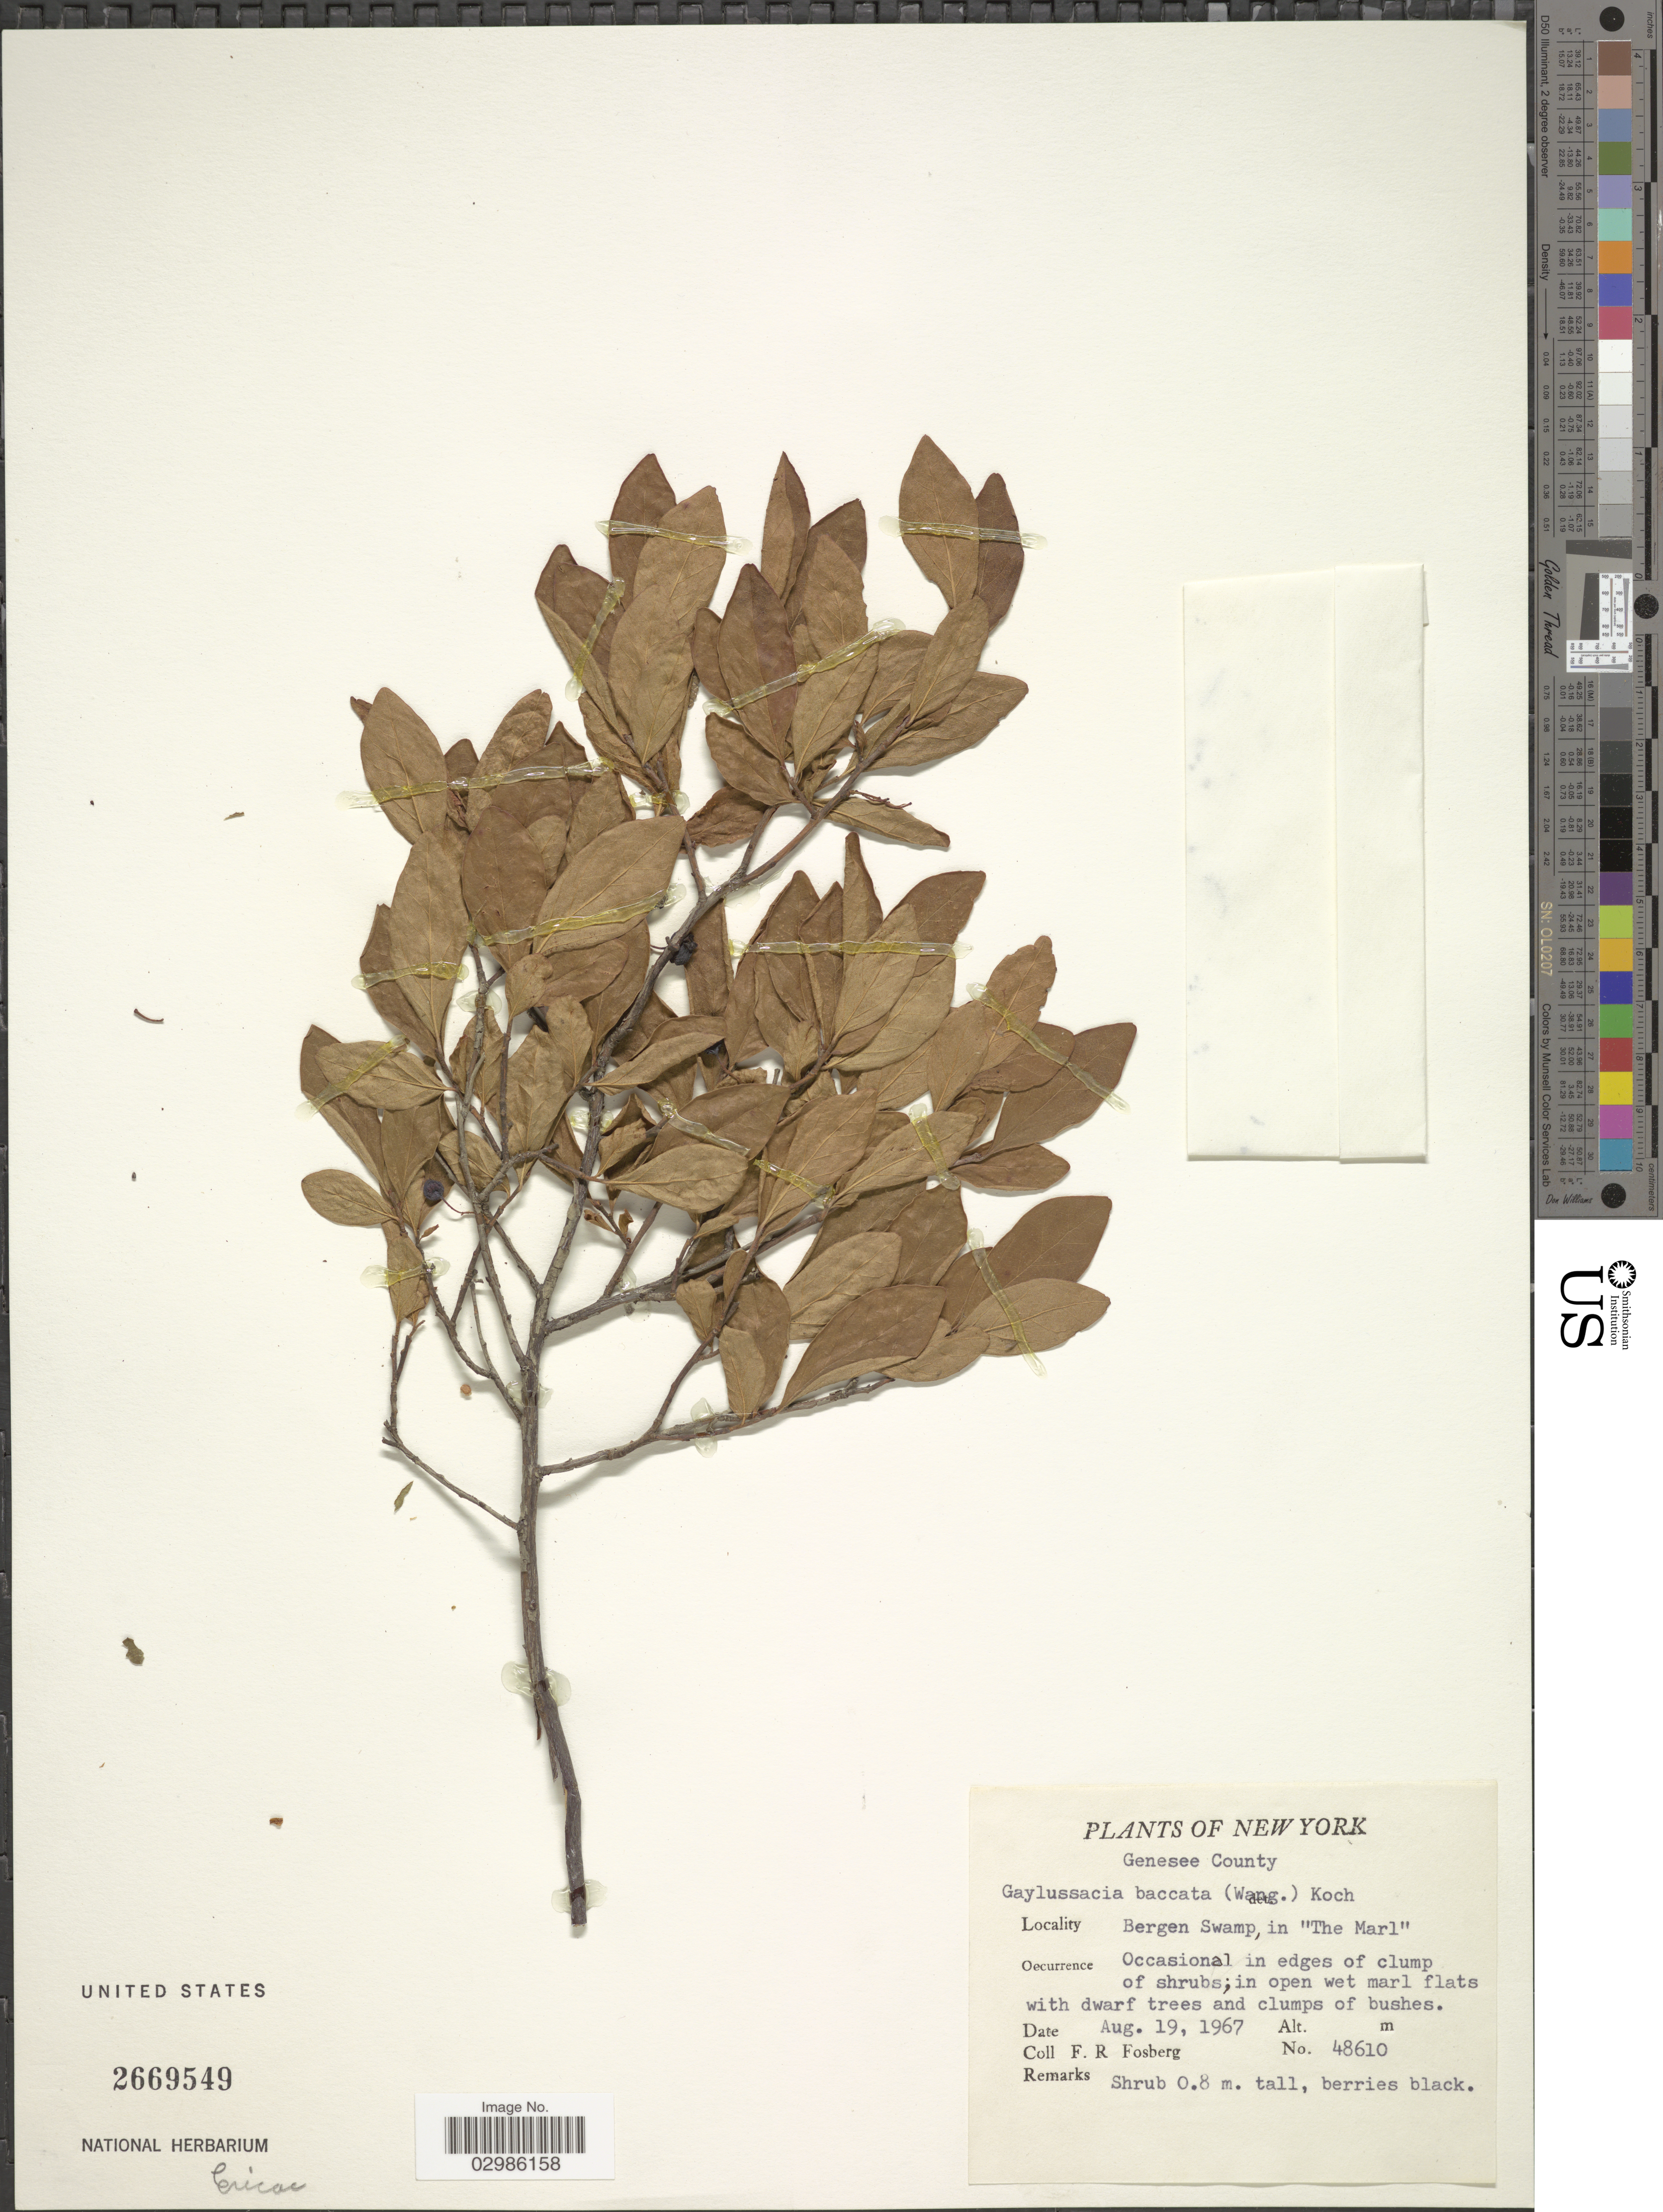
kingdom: Plantae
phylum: Tracheophyta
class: Magnoliopsida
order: Ericales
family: Ericaceae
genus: Gaylussacia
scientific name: Gaylussacia baccata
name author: (Wangenh.) K. Koch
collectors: F. R. Fosberg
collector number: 48610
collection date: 1967-08-19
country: United States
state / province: New York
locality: Genesee County. Bergen Swamp, in 'The Marl'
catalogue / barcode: US 2669549